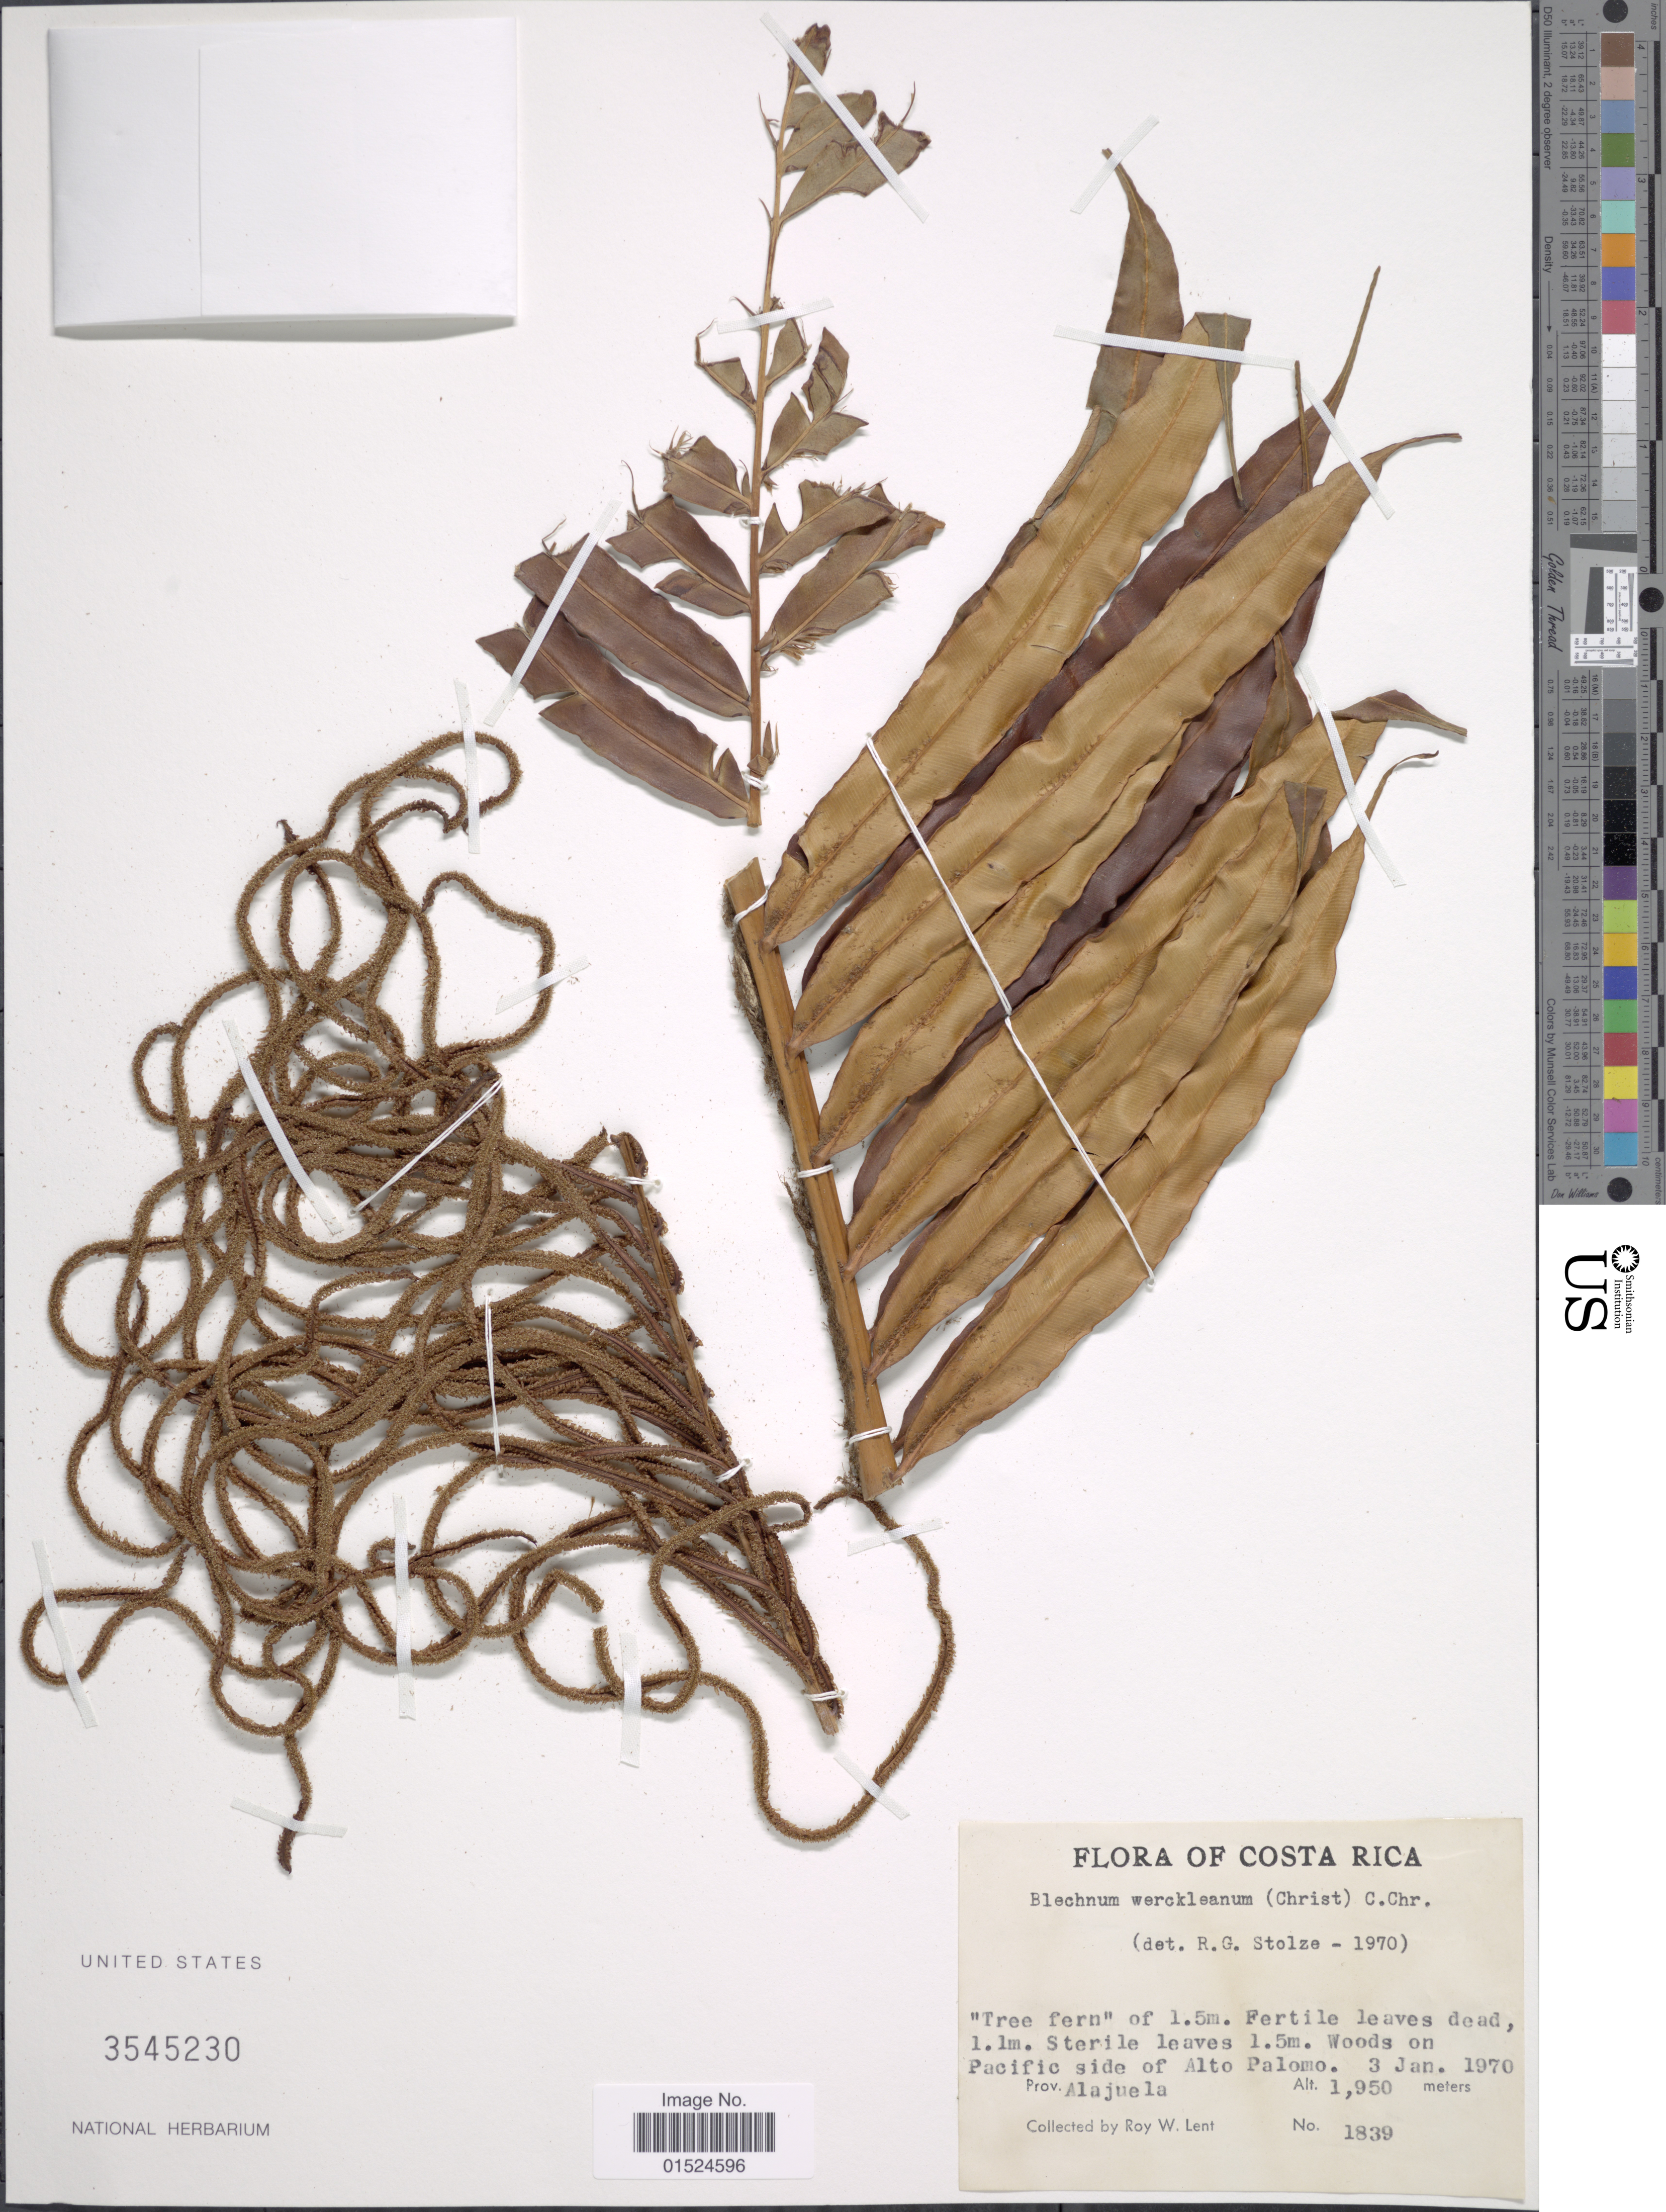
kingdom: Plantae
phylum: Tracheophyta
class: Polypodiopsida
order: Polypodiales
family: Blechnaceae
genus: Blechnum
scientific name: Blechnum werckleanum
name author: (Christ) C. Chr.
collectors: R. W. Lent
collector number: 1839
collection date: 1970-01-03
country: Costa Rica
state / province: Alajuela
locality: Woods on Pacific side of Alto Palomo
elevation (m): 1950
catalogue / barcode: US 3545230